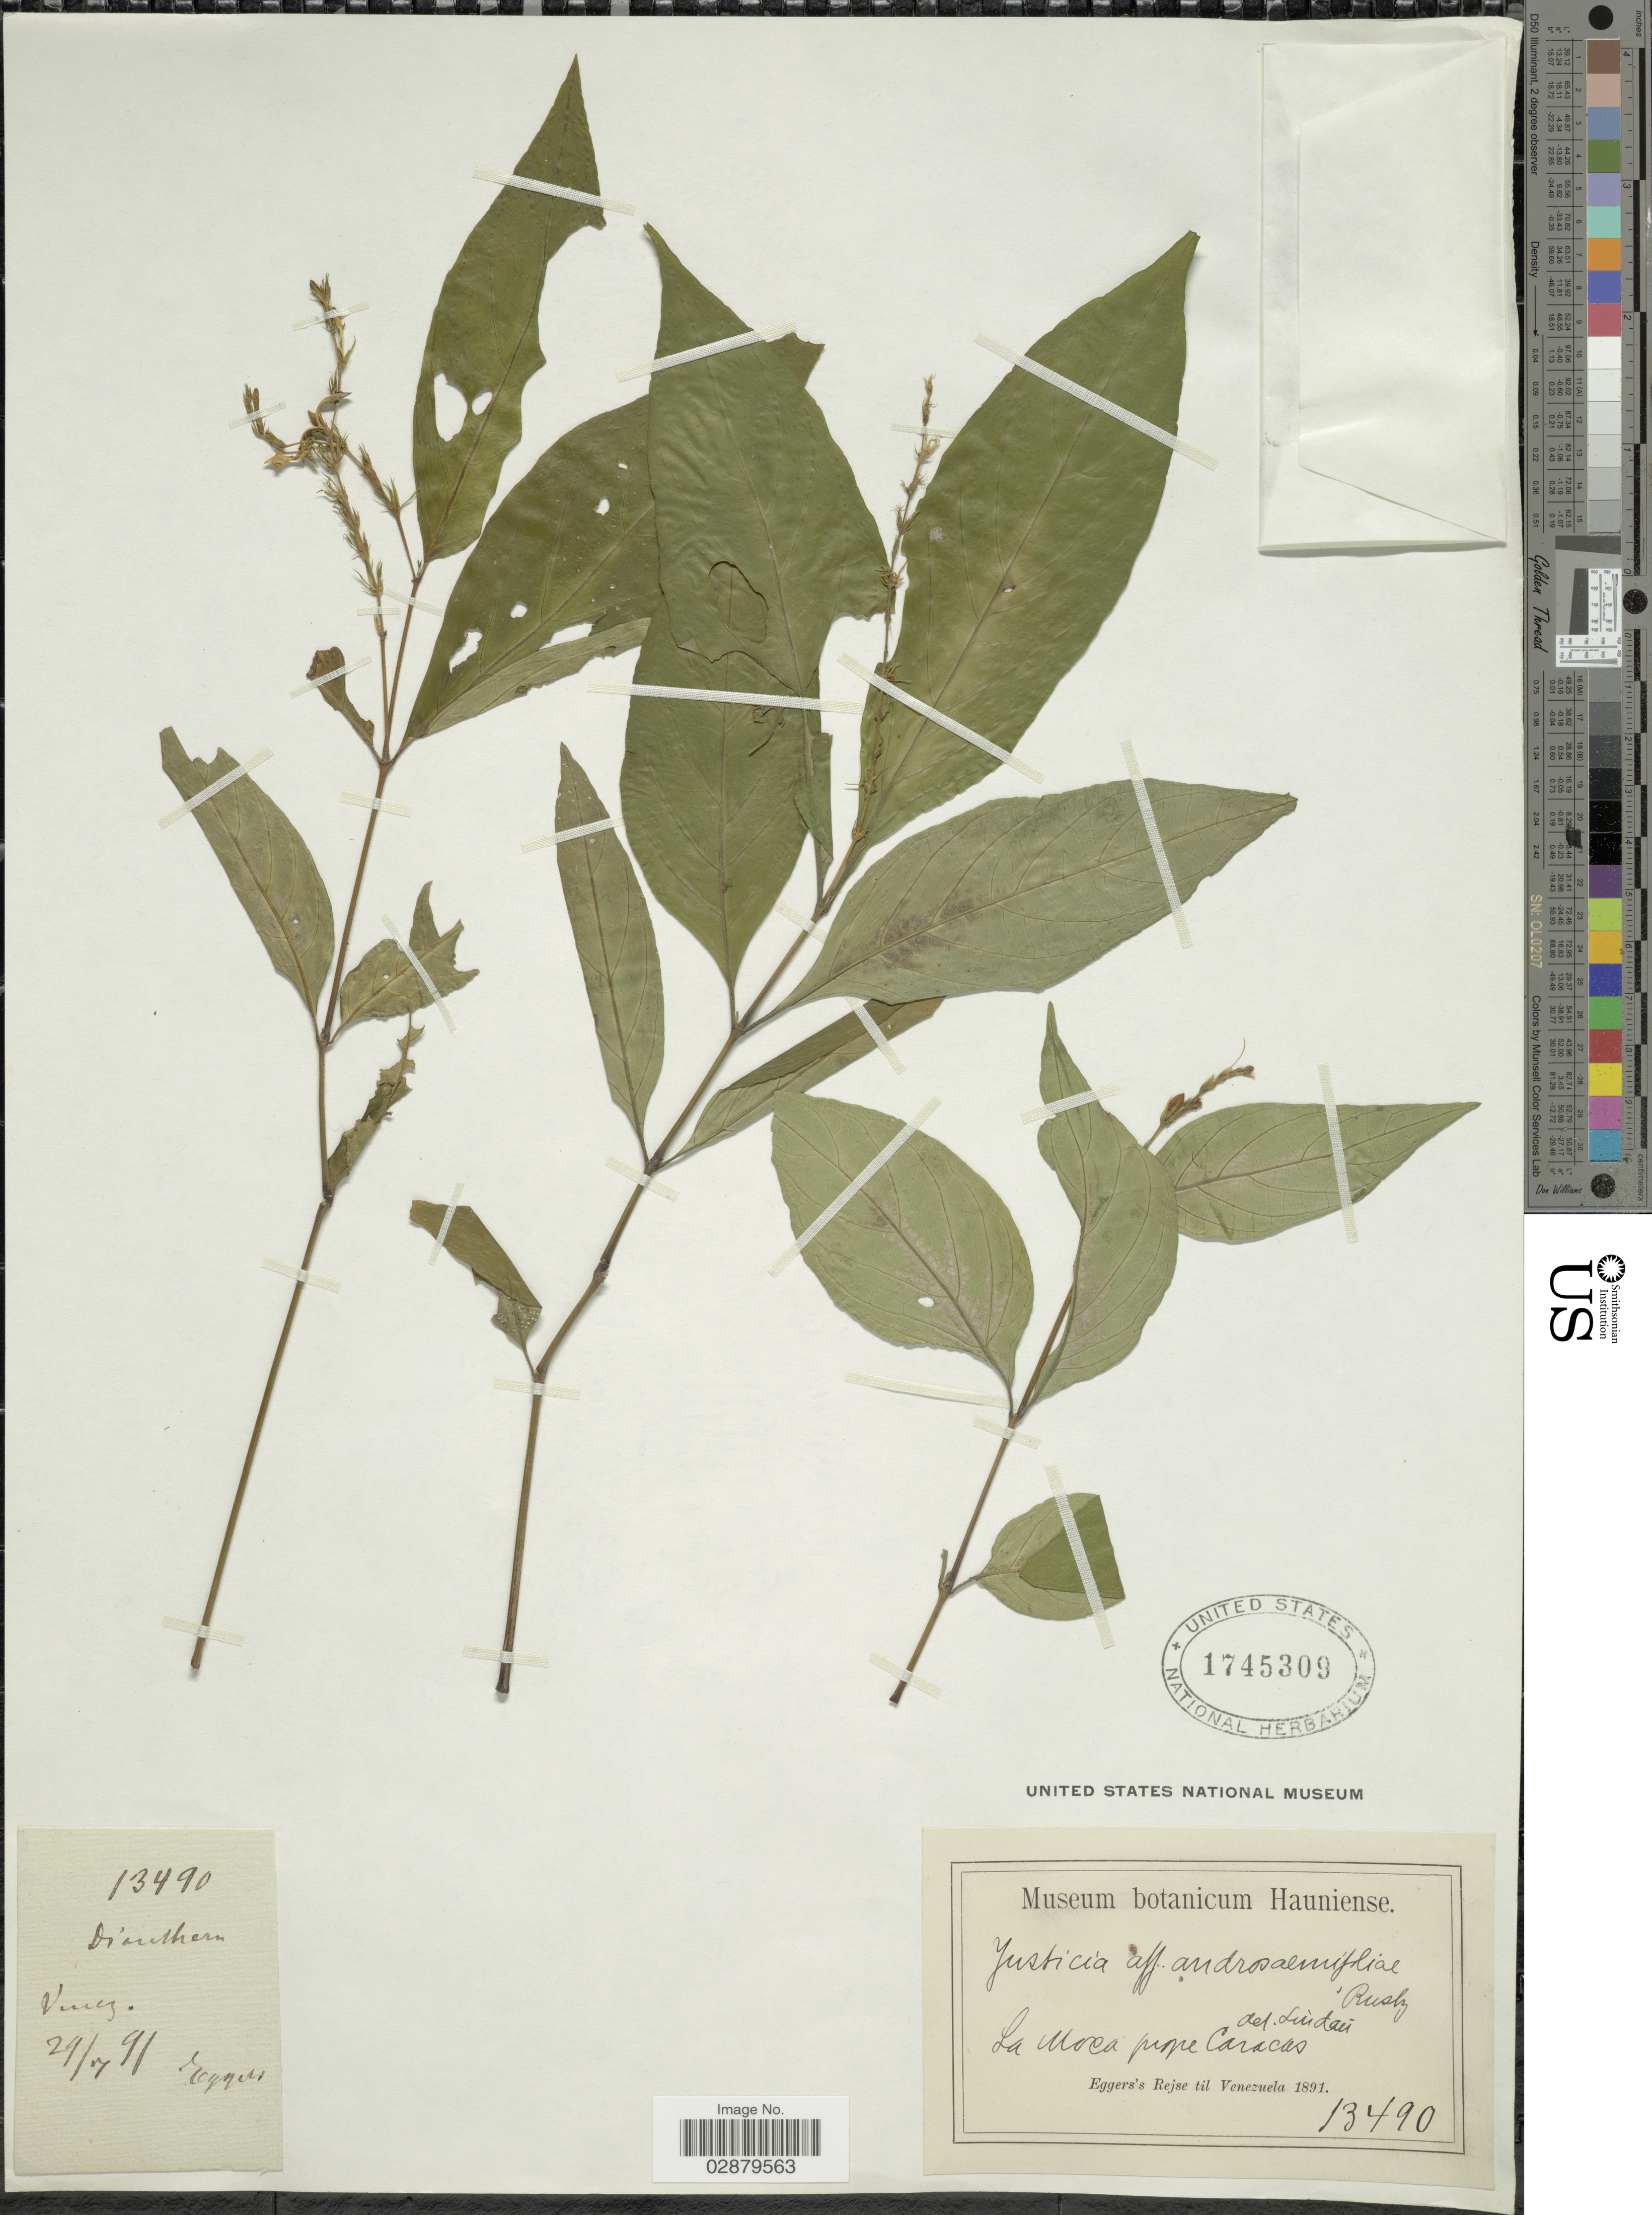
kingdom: Plantae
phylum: Tracheophyta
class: Magnoliopsida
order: Lamiales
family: Acanthaceae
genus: Justicia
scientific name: Justicia leptophylla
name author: Leonard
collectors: -. Eggers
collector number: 13490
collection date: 1891-07-29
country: Venezuela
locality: La Moca prope Caracas.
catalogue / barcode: US 1745309